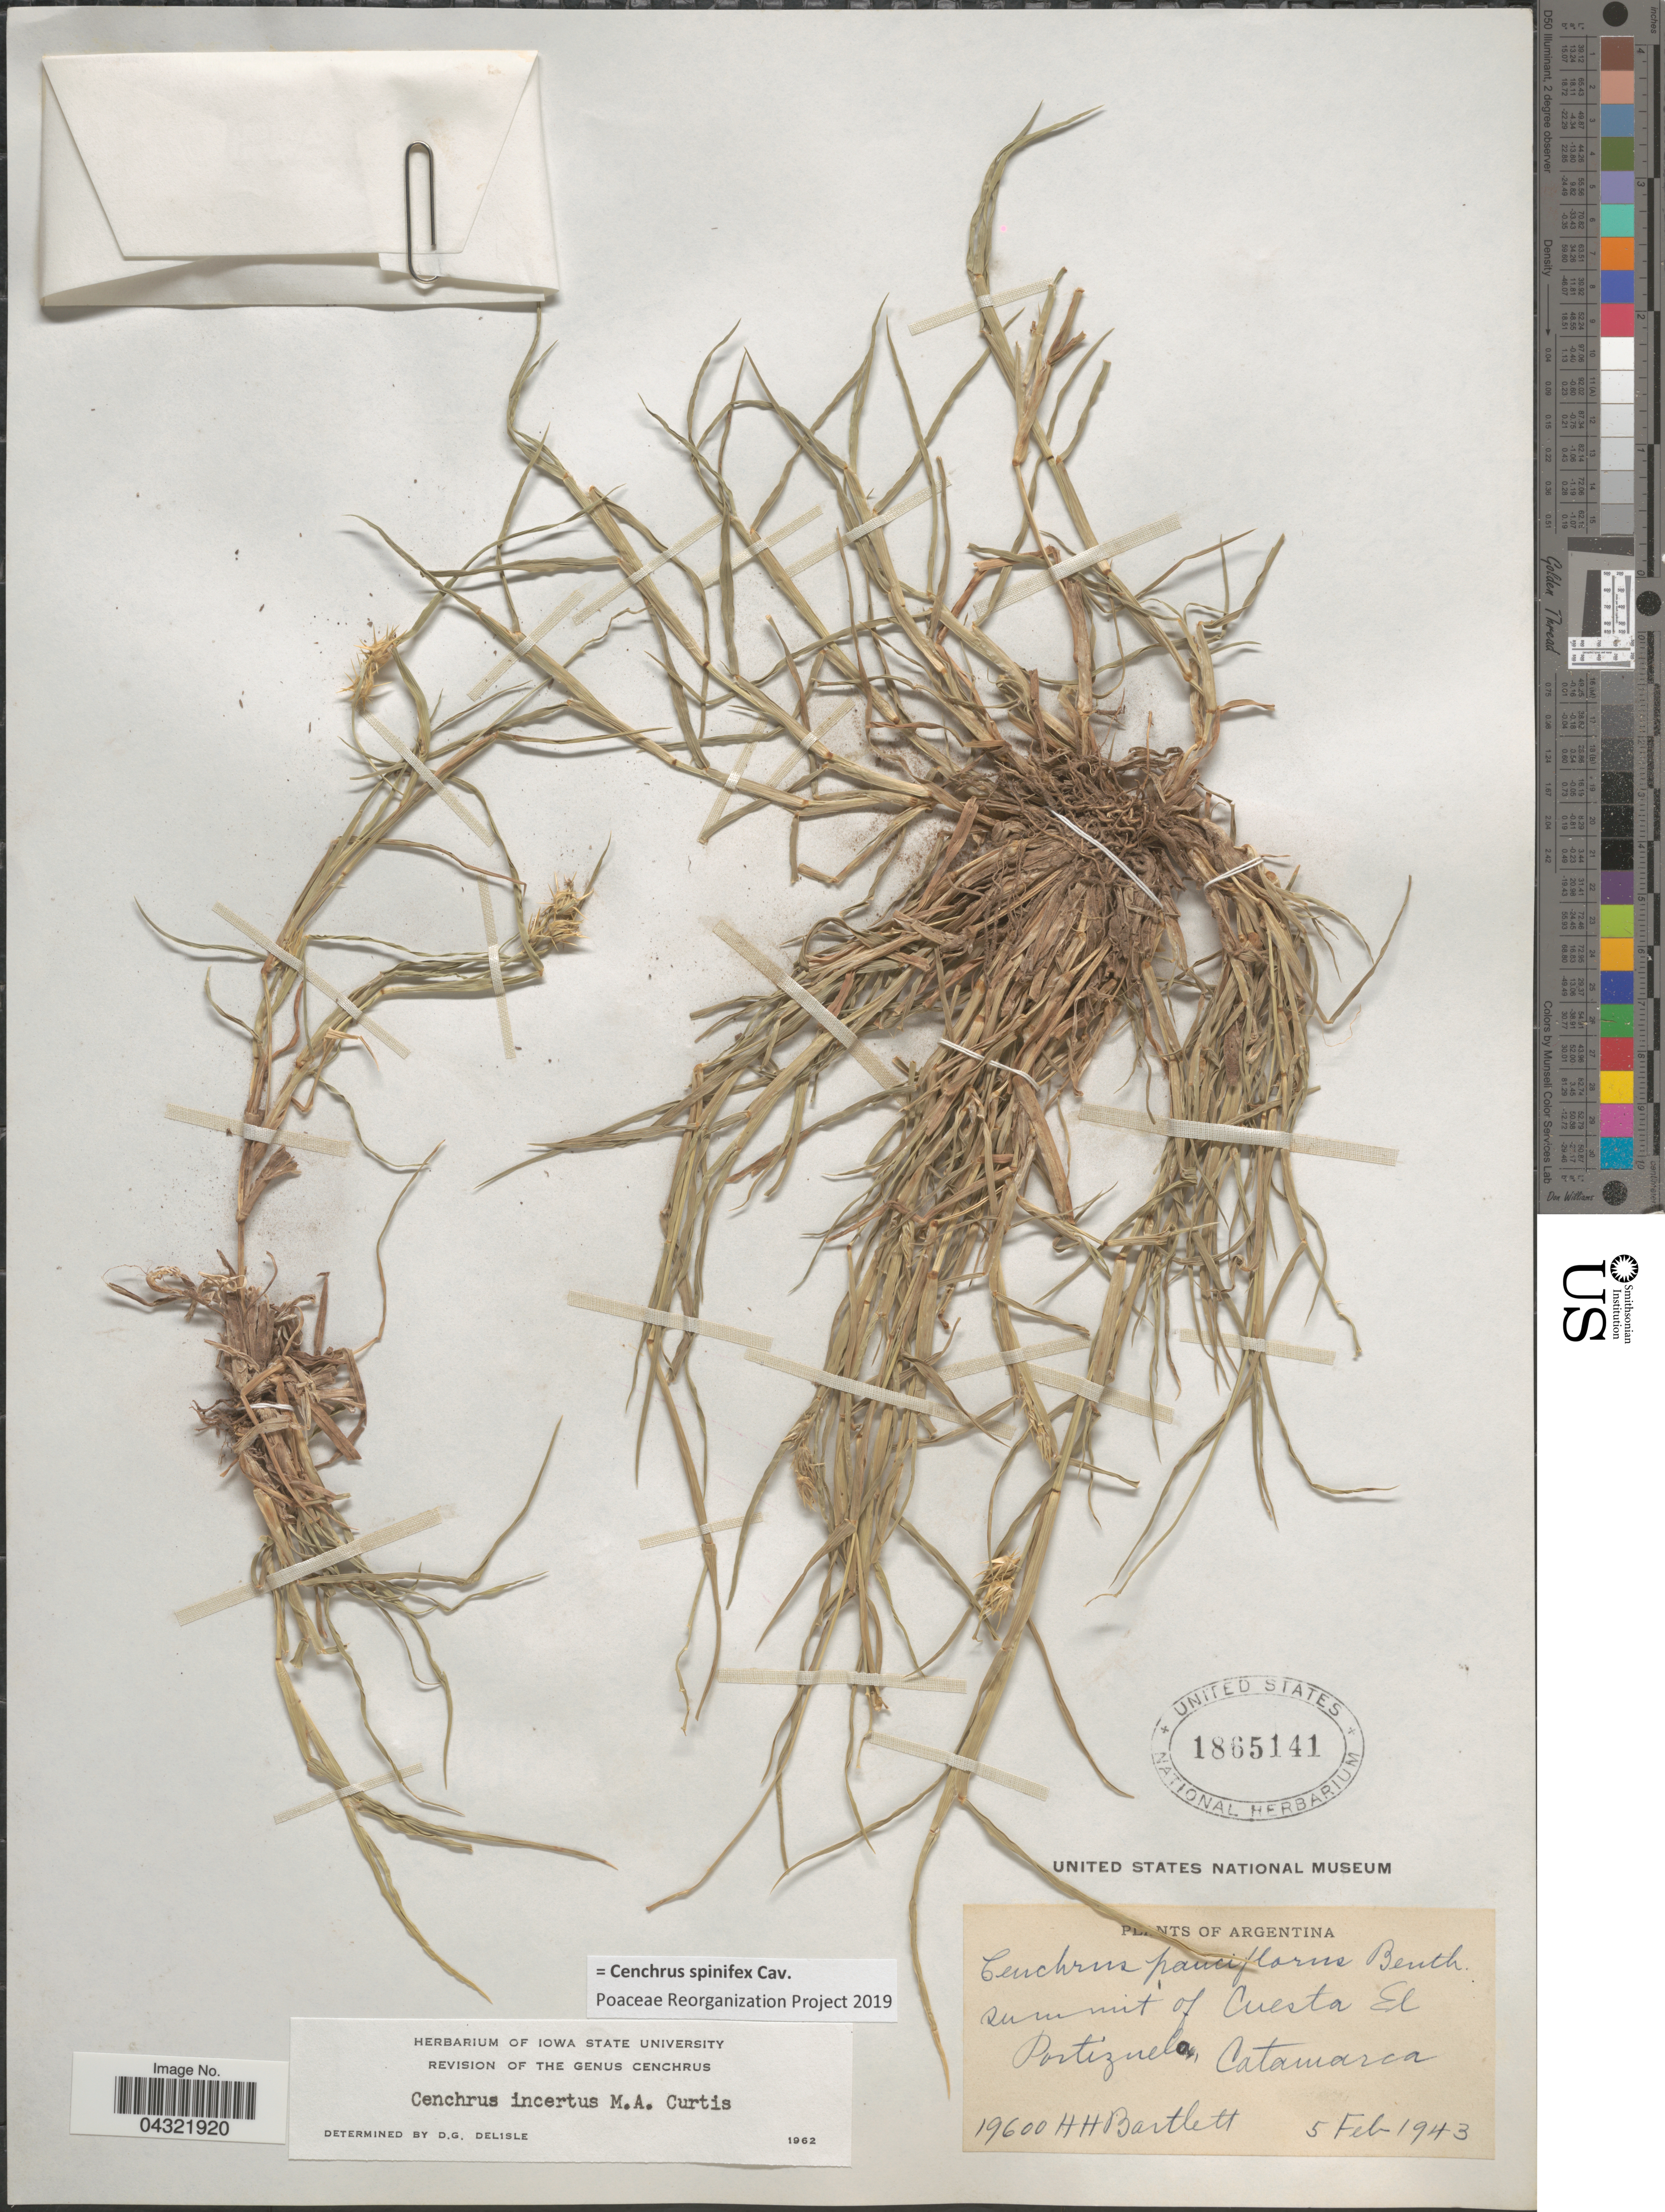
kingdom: Plantae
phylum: Tracheophyta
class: Liliopsida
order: Poales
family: Poaceae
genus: Cenchrus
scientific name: Cenchrus spinifex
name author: Cav.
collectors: H. H. Bartlett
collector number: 19600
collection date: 1943-02-05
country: Argentina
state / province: Catamarca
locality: Summit of Cuesta El Portizuelo.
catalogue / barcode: US 1865141